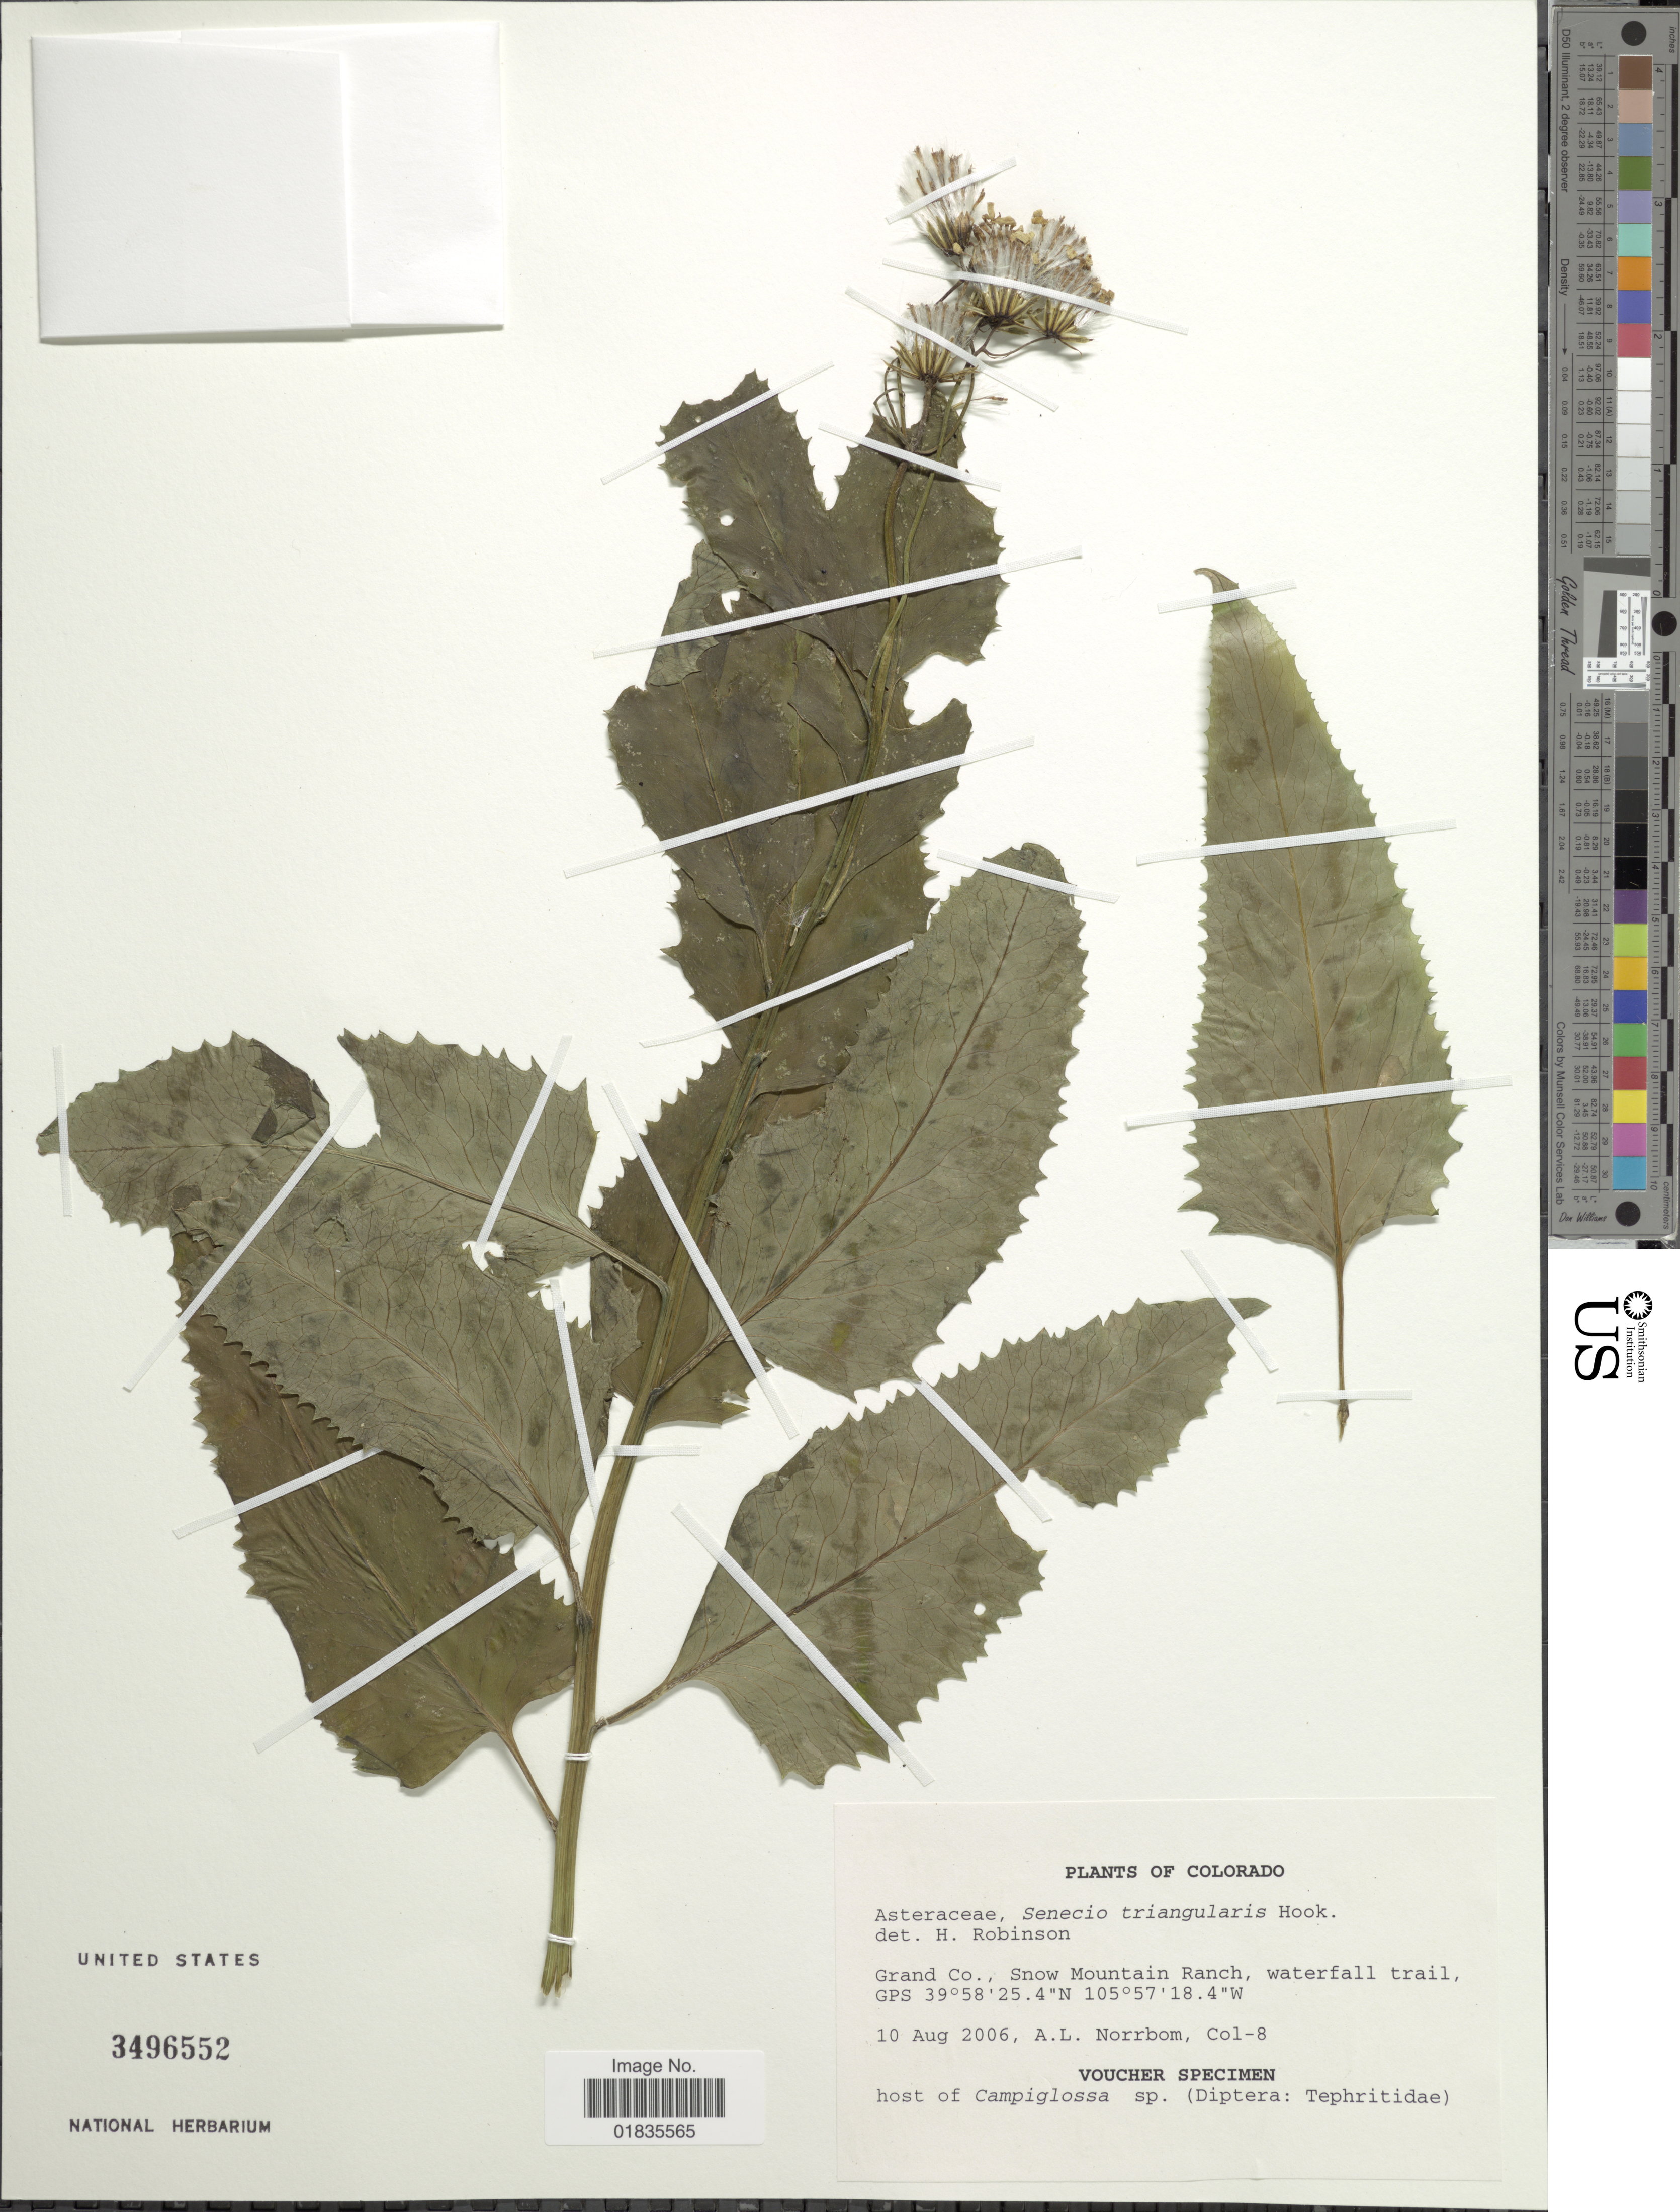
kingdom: Plantae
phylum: Tracheophyta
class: Magnoliopsida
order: Asterales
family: Asteraceae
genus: Senecio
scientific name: Senecio triangularis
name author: Hook.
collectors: A. L. Norrbom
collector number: Col-8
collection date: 2006-08-10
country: United States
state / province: Colorado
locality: Grand Co., Snow Mountain Range, waterfall trail.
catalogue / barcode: US 3496552